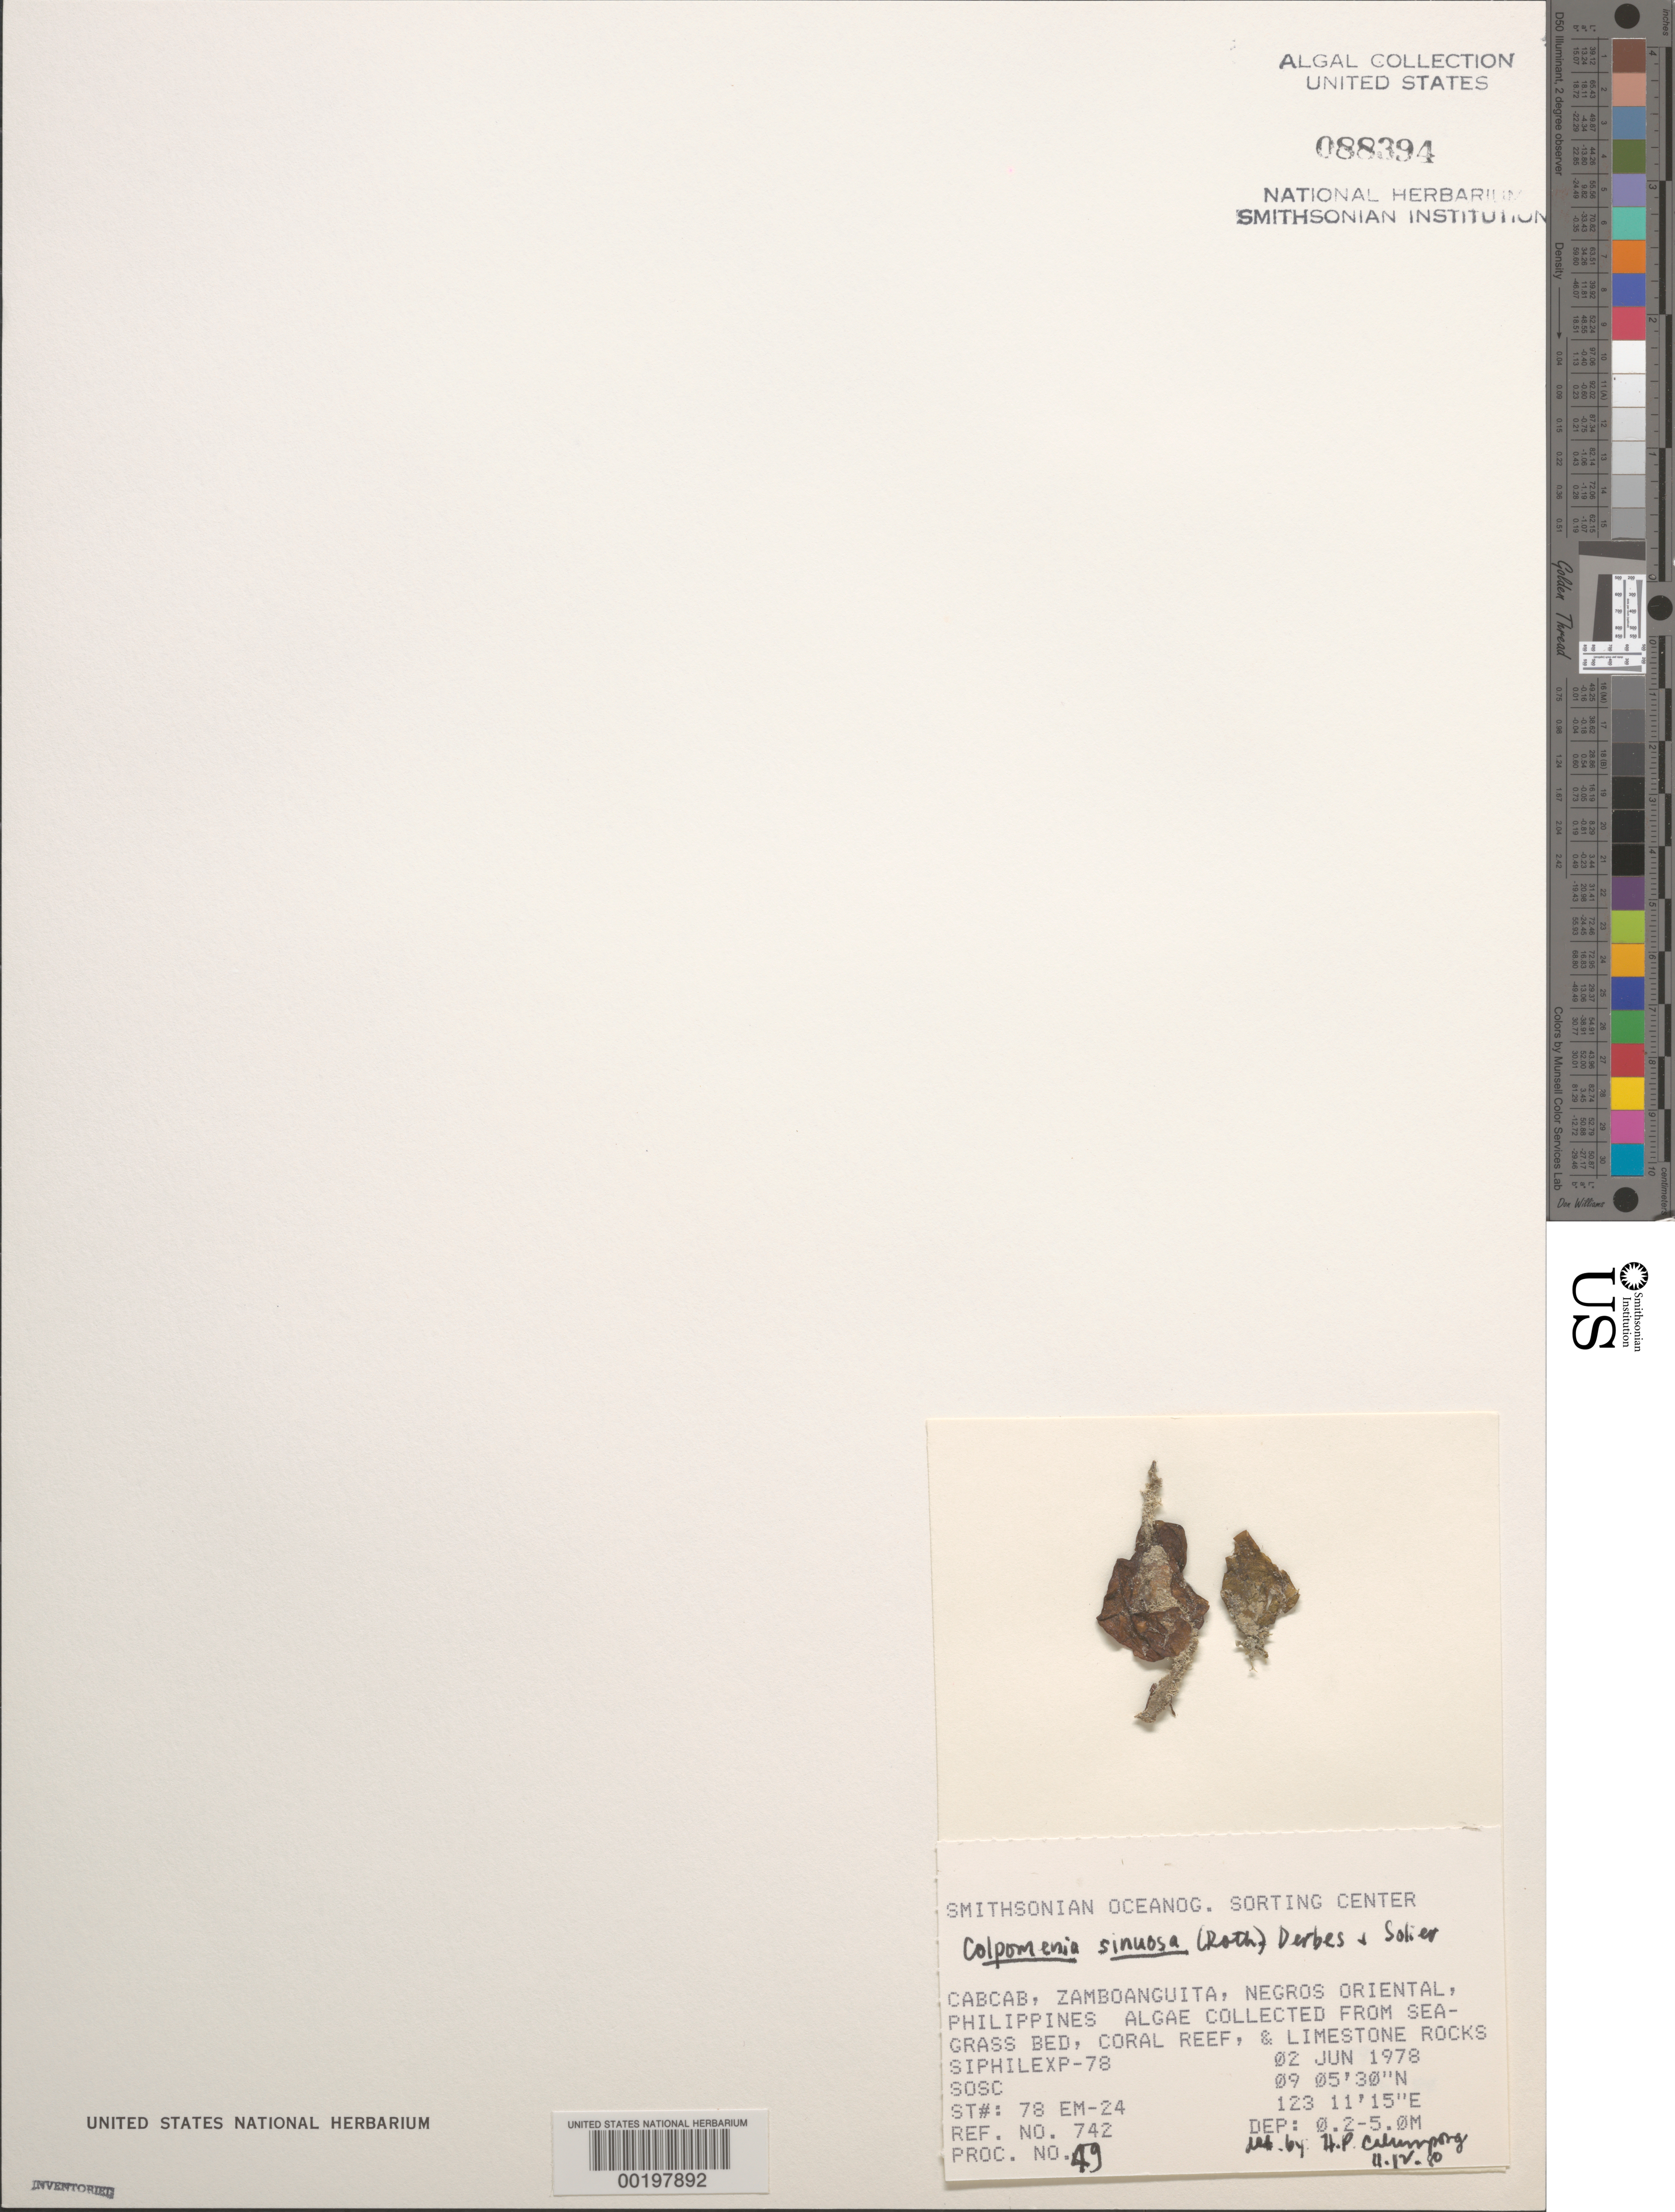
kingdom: Chromista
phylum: Ochrophyta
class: Phaeophyceae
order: Scytosiphonales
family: Scytosiphonaceae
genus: Colpomenia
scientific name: Colpomenia sinuosa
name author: (K. Mert. ex Roth) Derbes & Solier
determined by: Calumpong, H. P.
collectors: SOSC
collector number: Station 78 Em-24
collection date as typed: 02 Jun 1978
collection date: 1978-06-02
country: Philippines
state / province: Central Visayas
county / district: Negros Oriental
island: Negros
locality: Cabcab, Zamboanguita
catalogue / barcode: US 88394